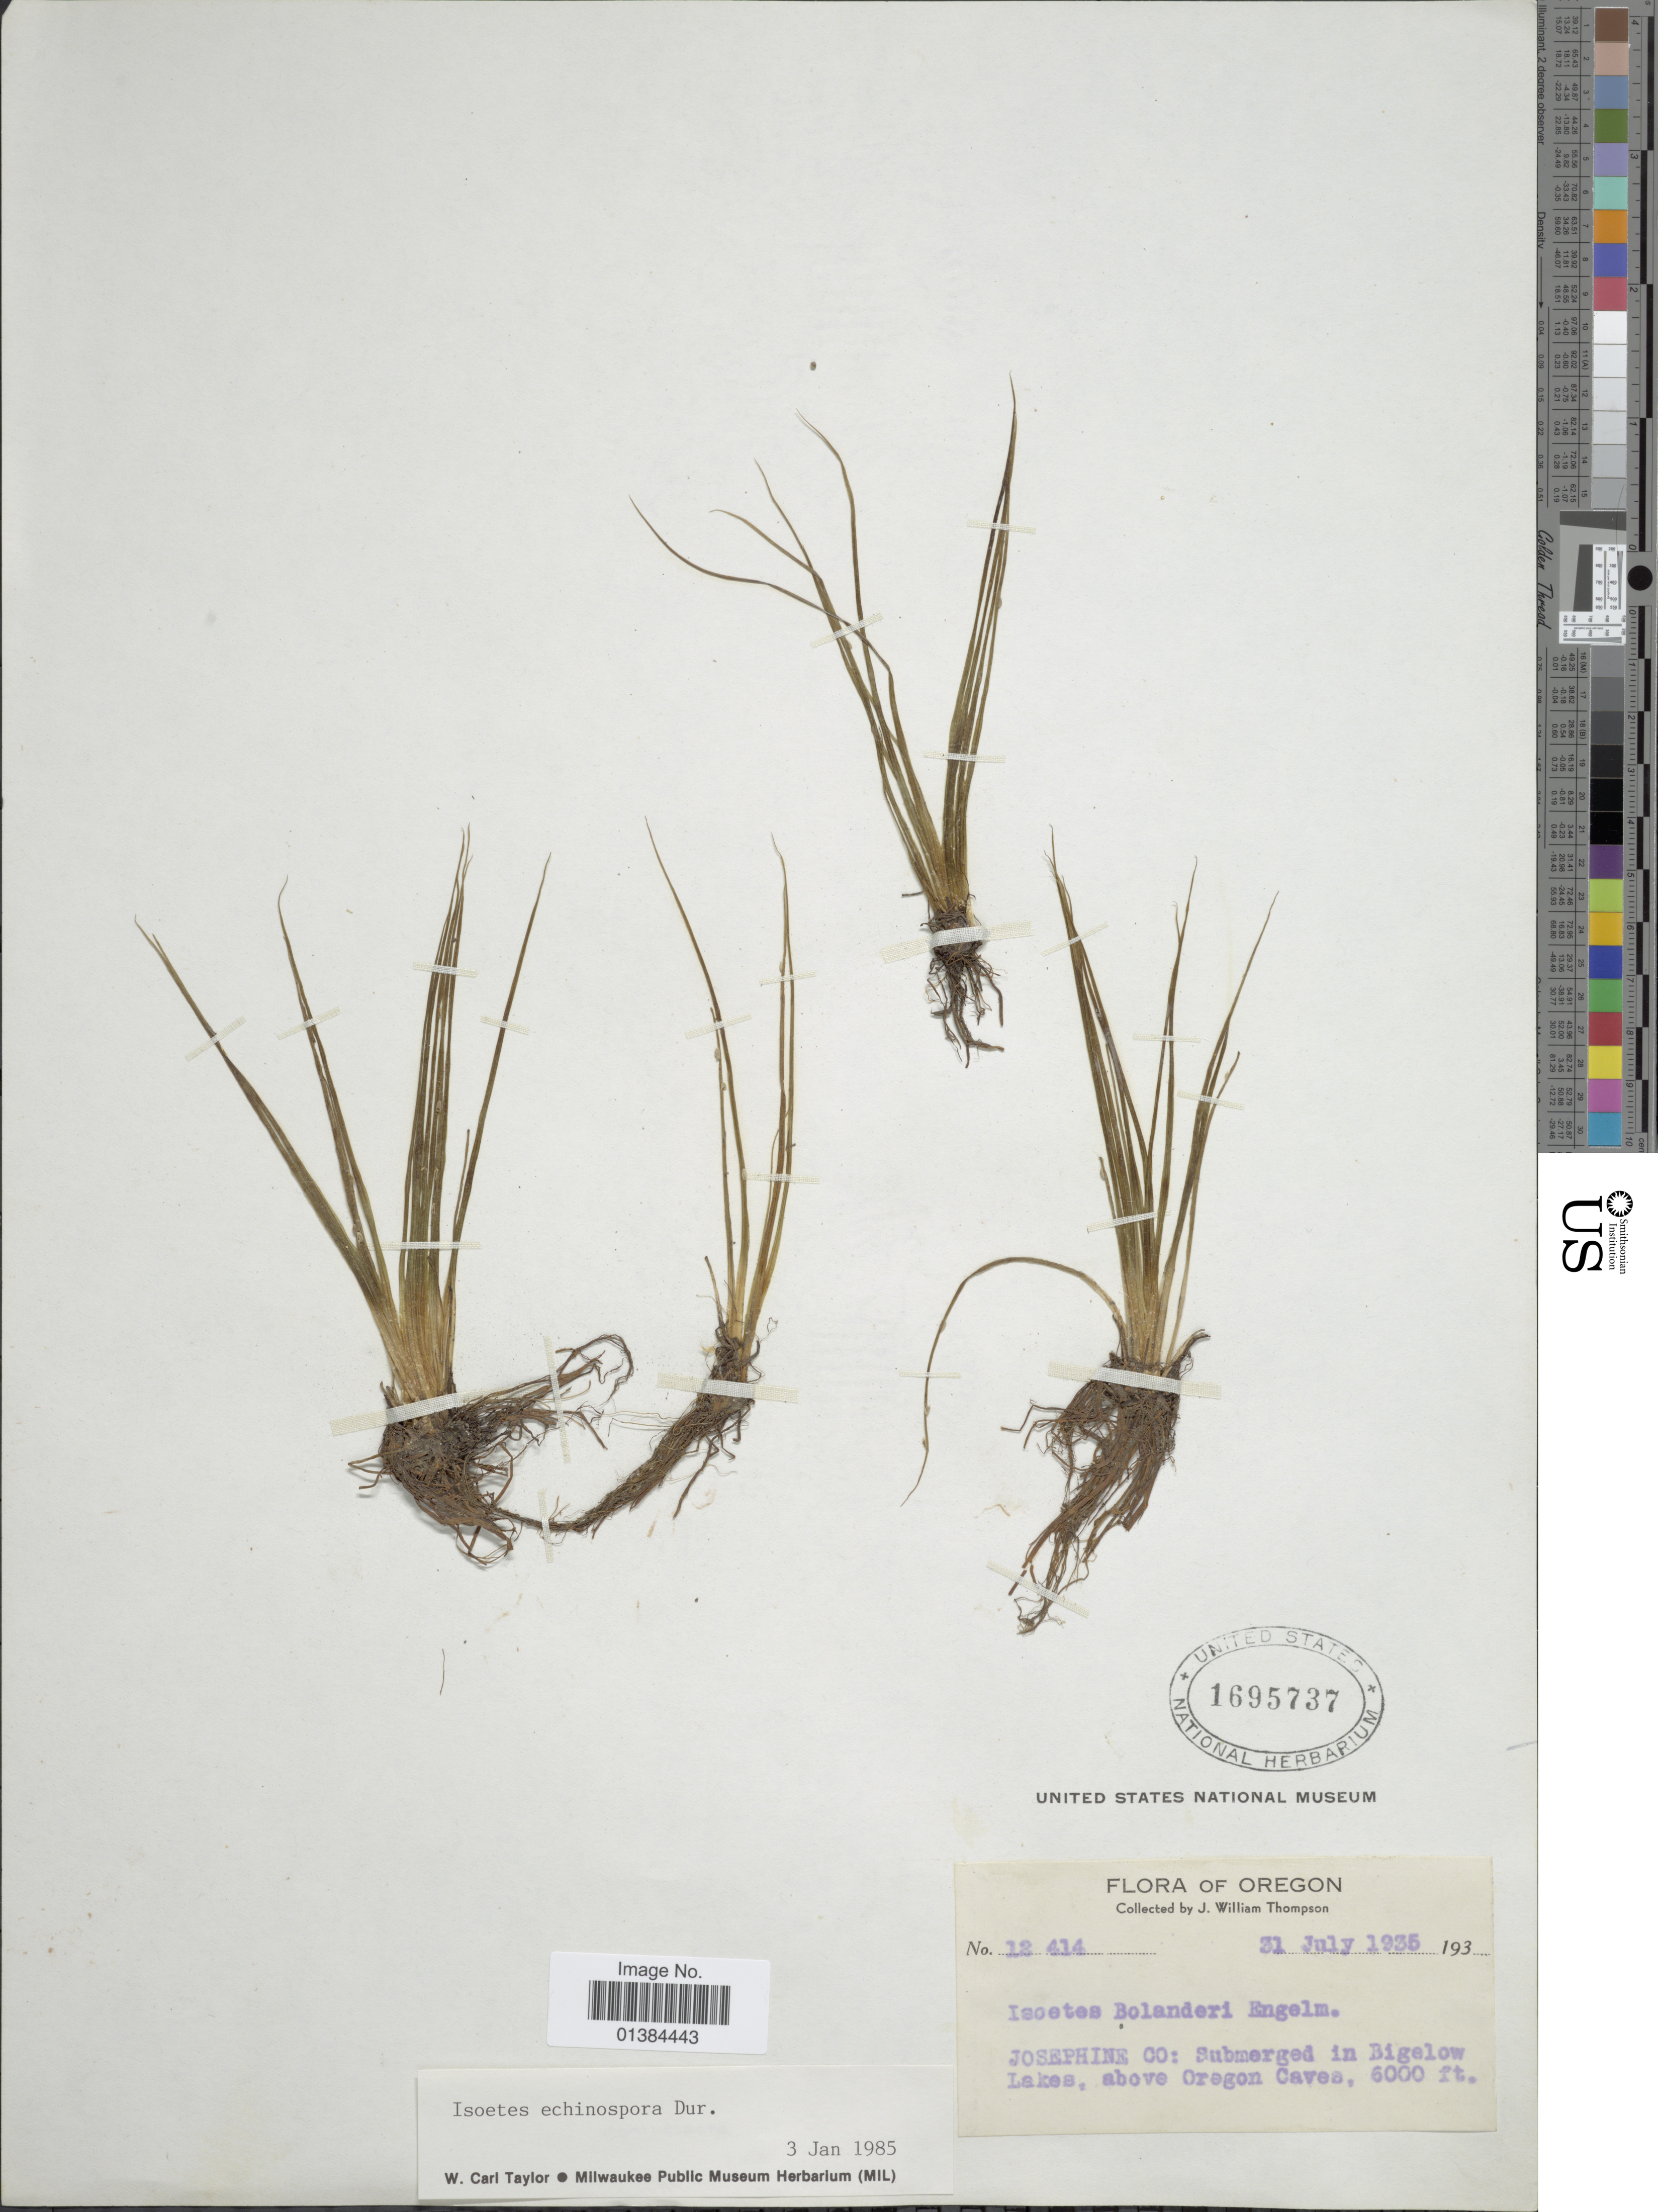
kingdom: Plantae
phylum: Tracheophyta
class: Lycopodiopsida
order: Isoetales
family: Isoetaceae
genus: Isoetes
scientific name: Isoetes echinospora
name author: Durieu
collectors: J. W. Thompson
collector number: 12414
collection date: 1935-07-31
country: United States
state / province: Oregon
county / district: Josephine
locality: Josephine Co: Submerged in Bigelow Lakes, above Oregon Caves.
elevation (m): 1829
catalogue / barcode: US 1695737